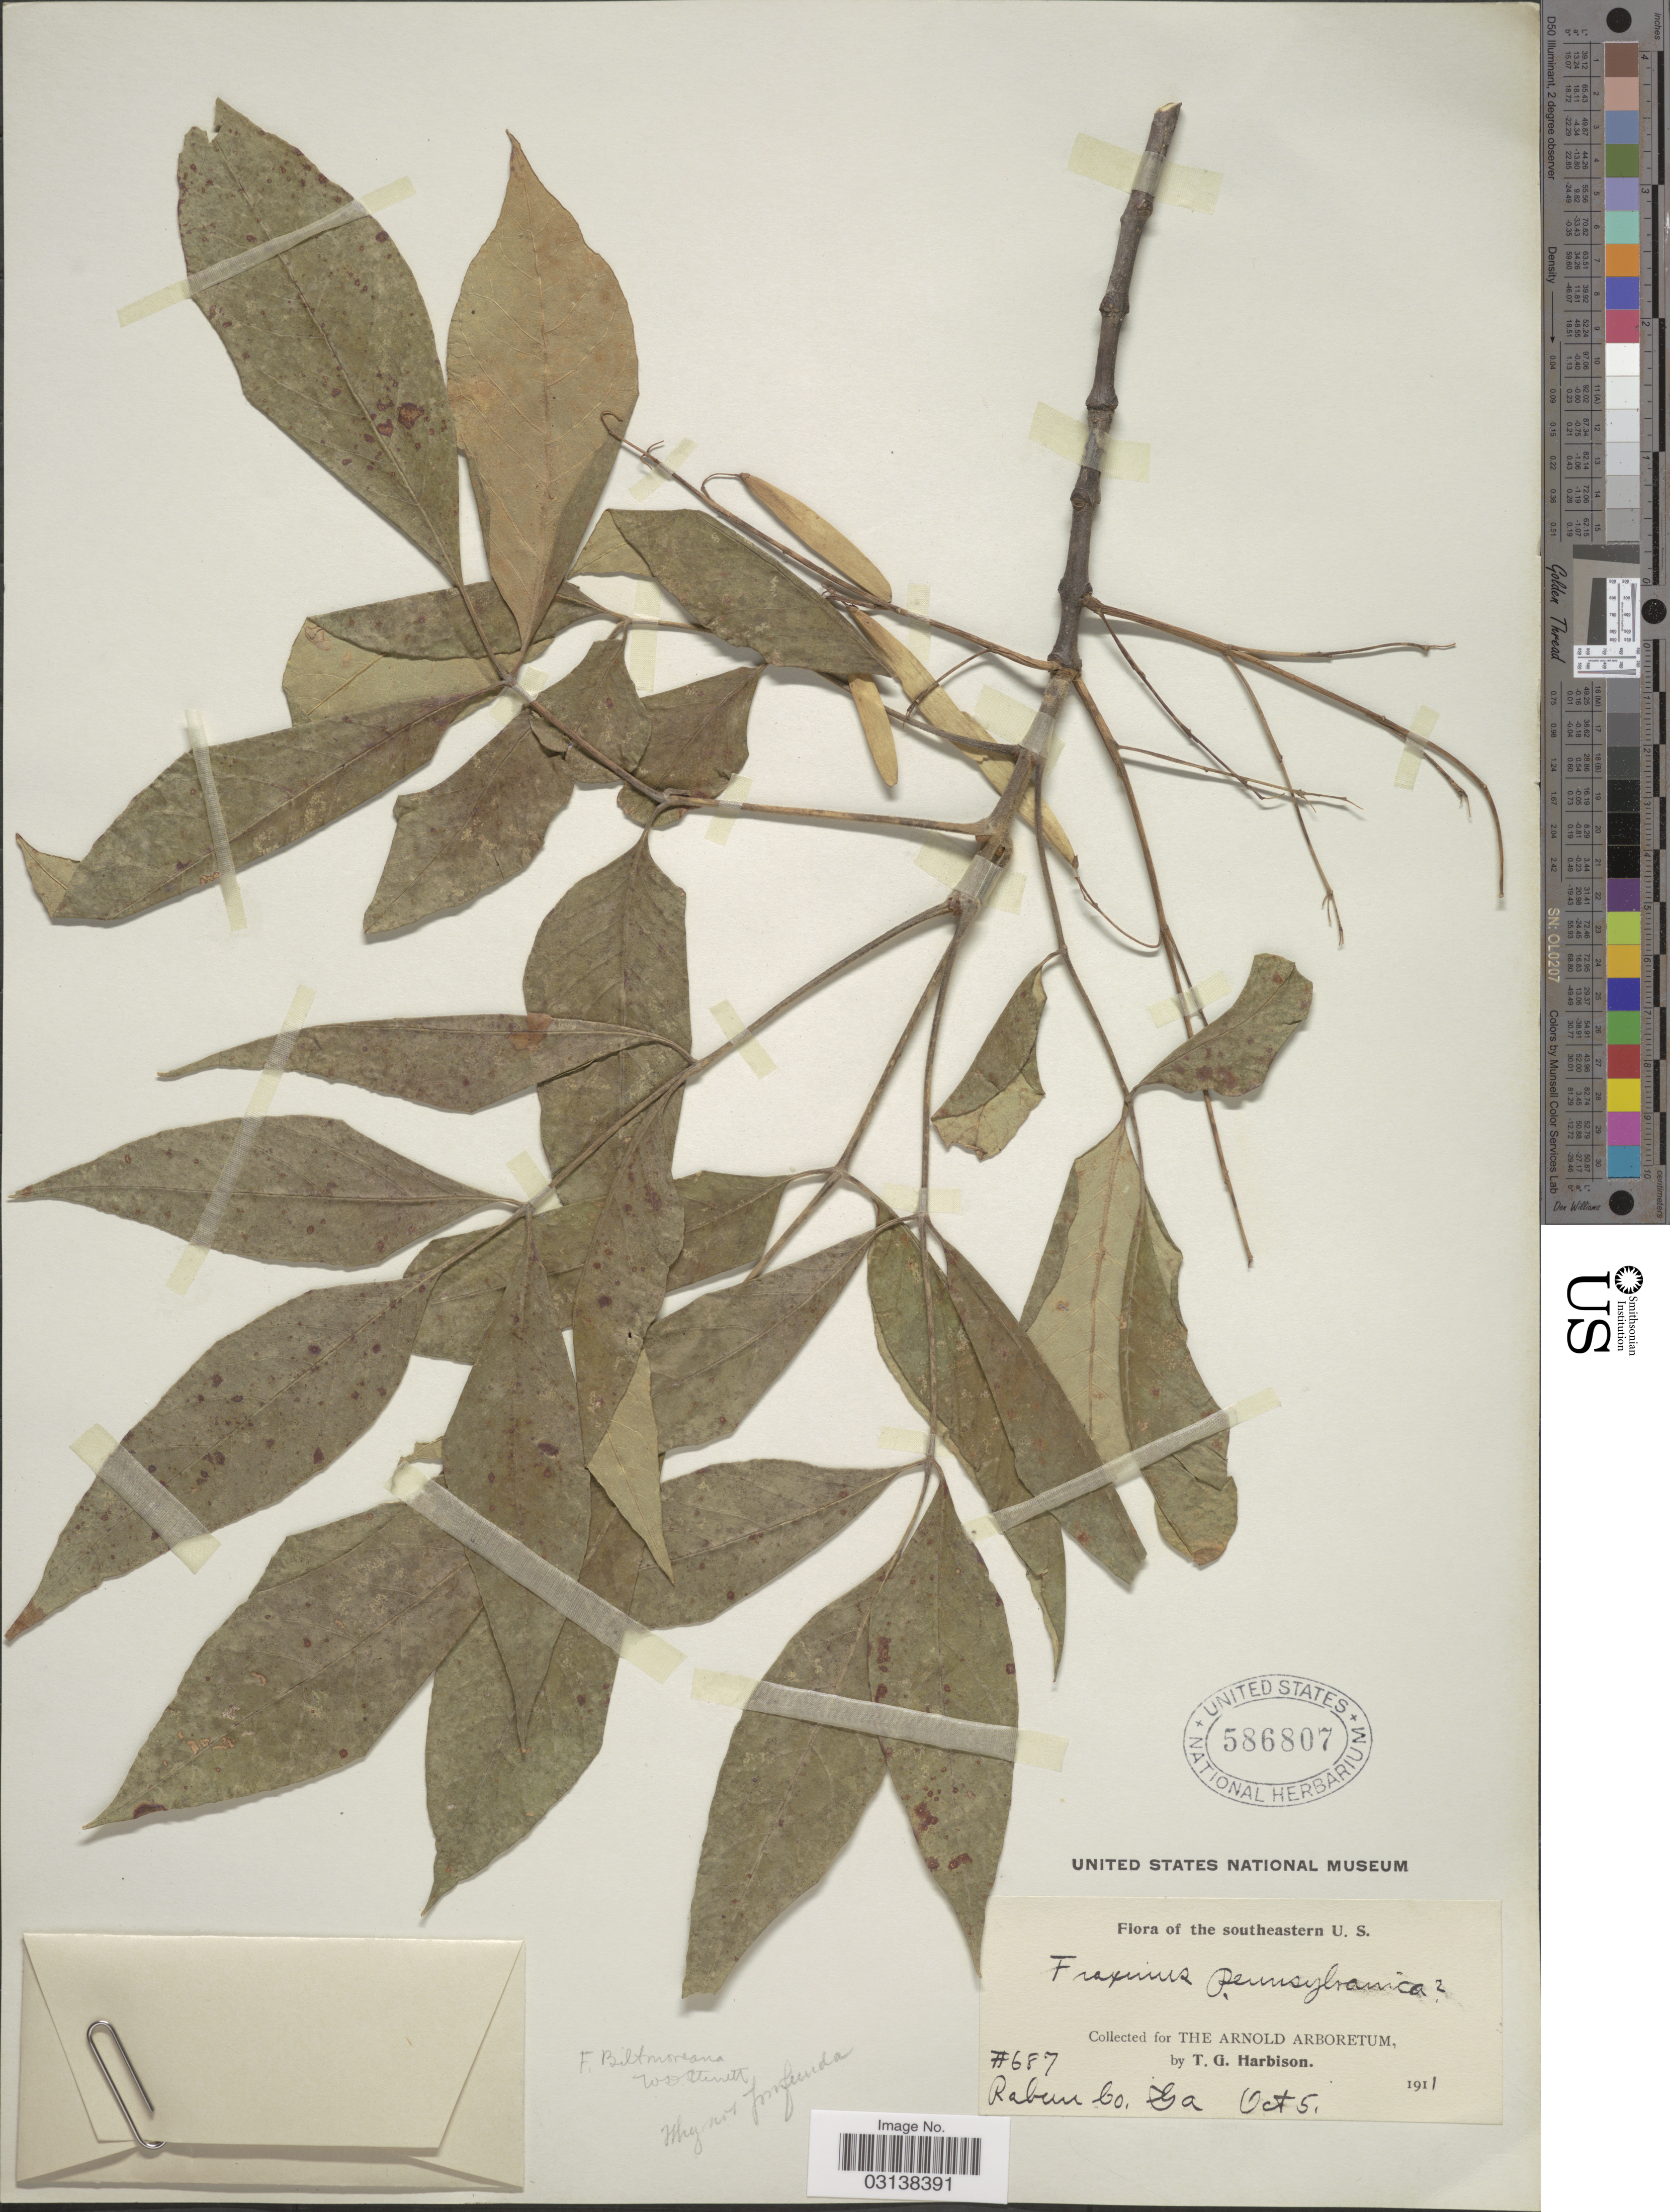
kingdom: Plantae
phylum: Tracheophyta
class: Magnoliopsida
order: Lamiales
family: Oleaceae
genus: Fraxinus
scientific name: Fraxinus americana var. biltmoreana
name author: (Beadle) J.W. Wright ex Fernald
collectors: T. Harbison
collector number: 687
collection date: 1911-10-05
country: United States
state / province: Georgia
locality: The Southeastern U.S., Rabun Co.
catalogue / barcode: US 586807